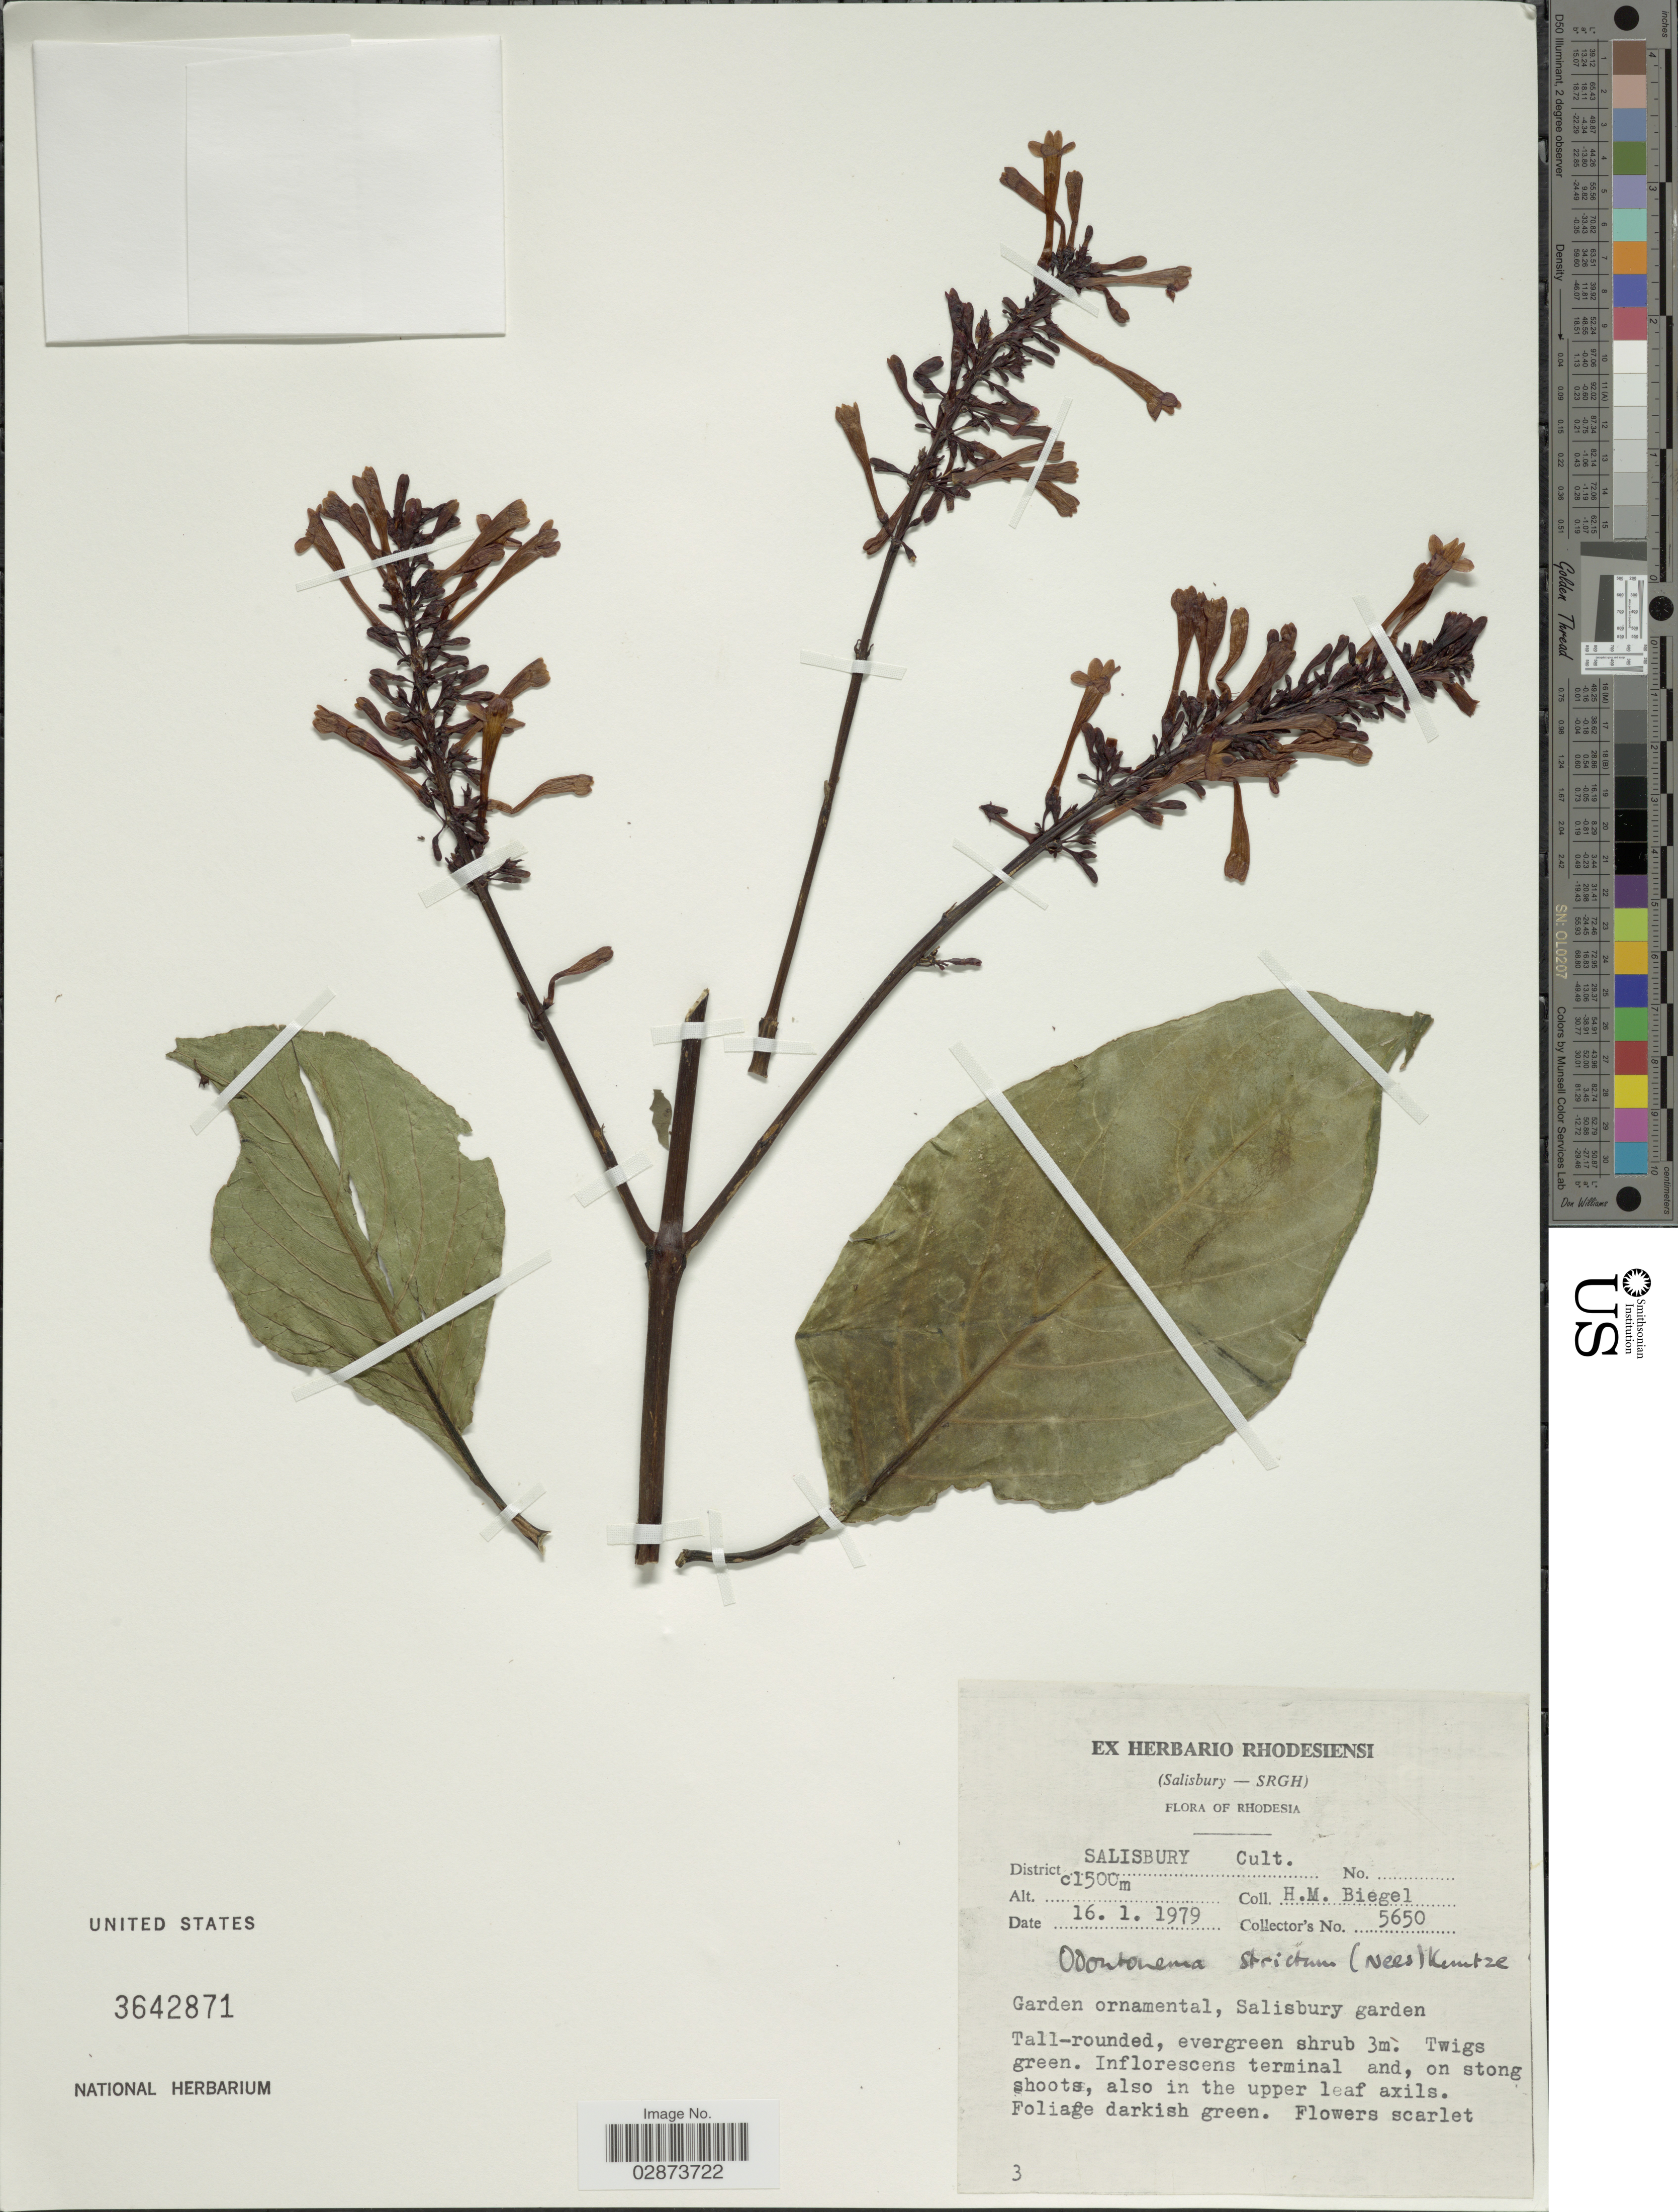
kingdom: Plantae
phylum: Tracheophyta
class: Magnoliopsida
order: Lamiales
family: Acanthaceae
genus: Odontonema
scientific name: Odontonema strictum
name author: (Nees) Kuntze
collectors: H. Biegel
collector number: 5650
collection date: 1979-01-16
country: Zimbabwe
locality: District Salisbury. Garden ornamental, Salisbury garden.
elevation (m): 1500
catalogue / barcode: US 3642871